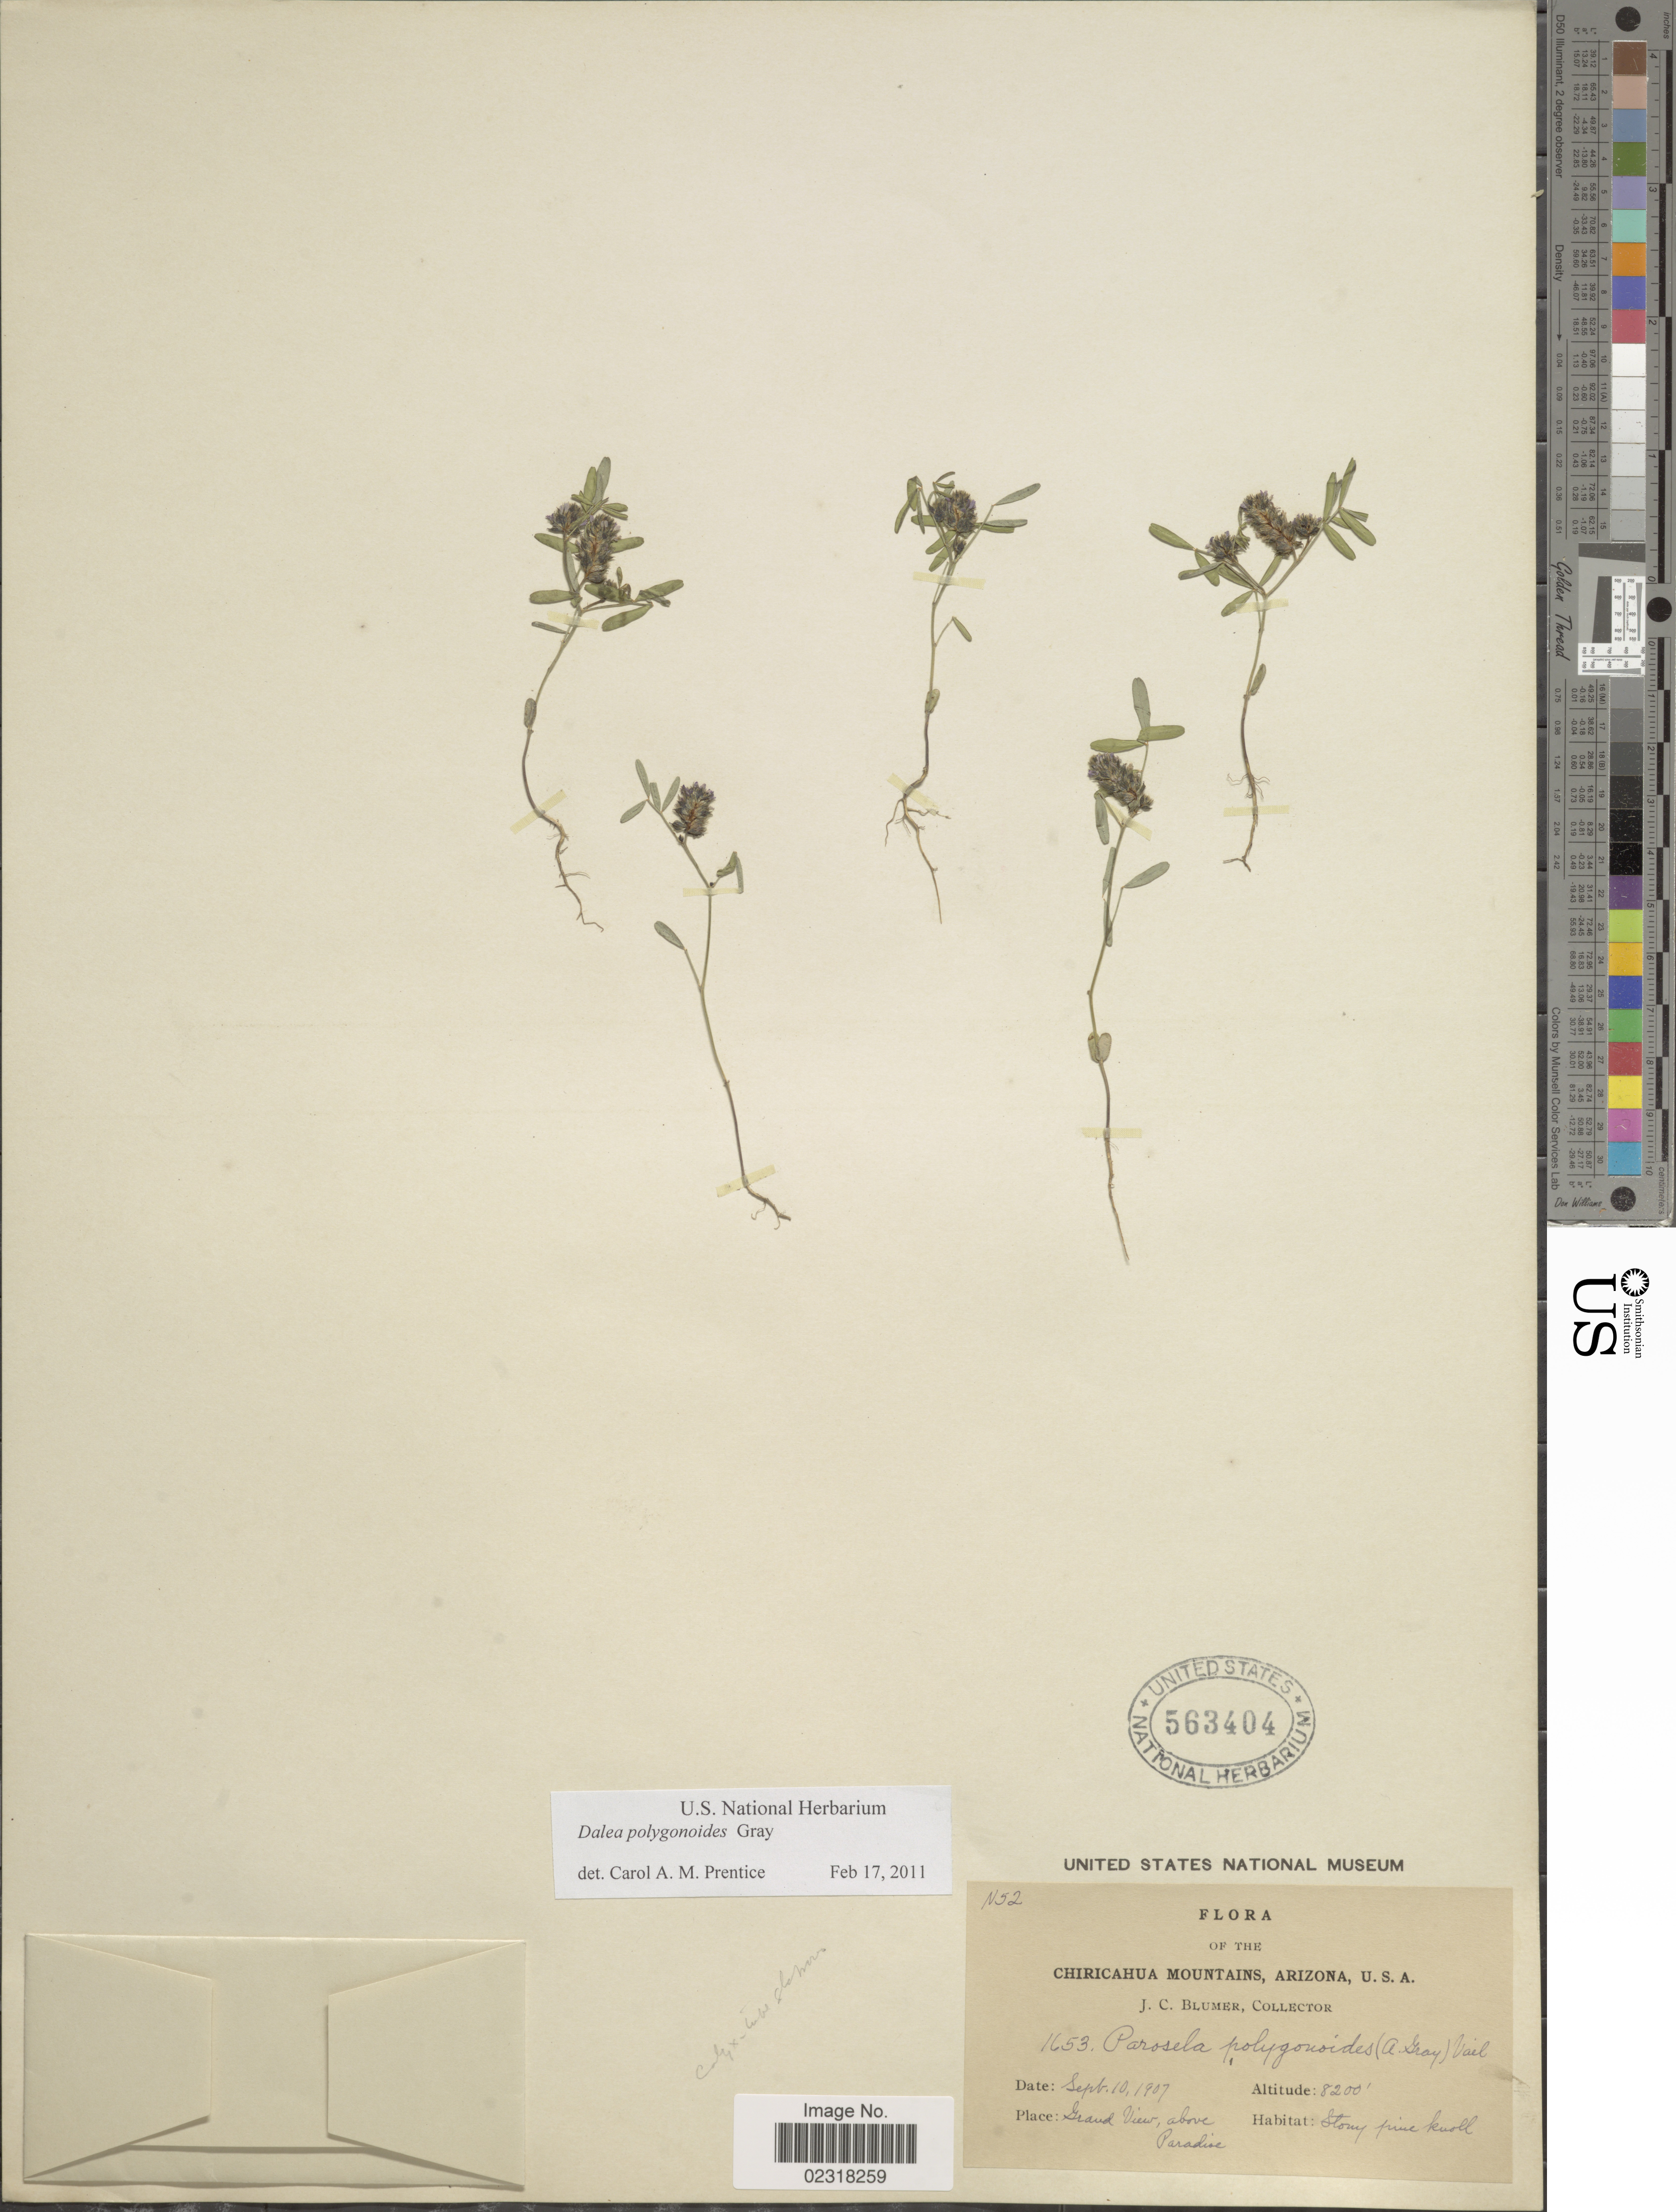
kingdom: Plantae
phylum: Tracheophyta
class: Magnoliopsida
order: Fabales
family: Fabaceae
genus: Dalea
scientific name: Dalea polygonoides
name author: A. Gray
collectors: J. C. Blumer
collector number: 52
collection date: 1907-09-10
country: United States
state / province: Arizona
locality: Chiricahua Mountains, Grand View, above Paradise, Stony pine knoll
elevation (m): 2499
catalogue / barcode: US 563404